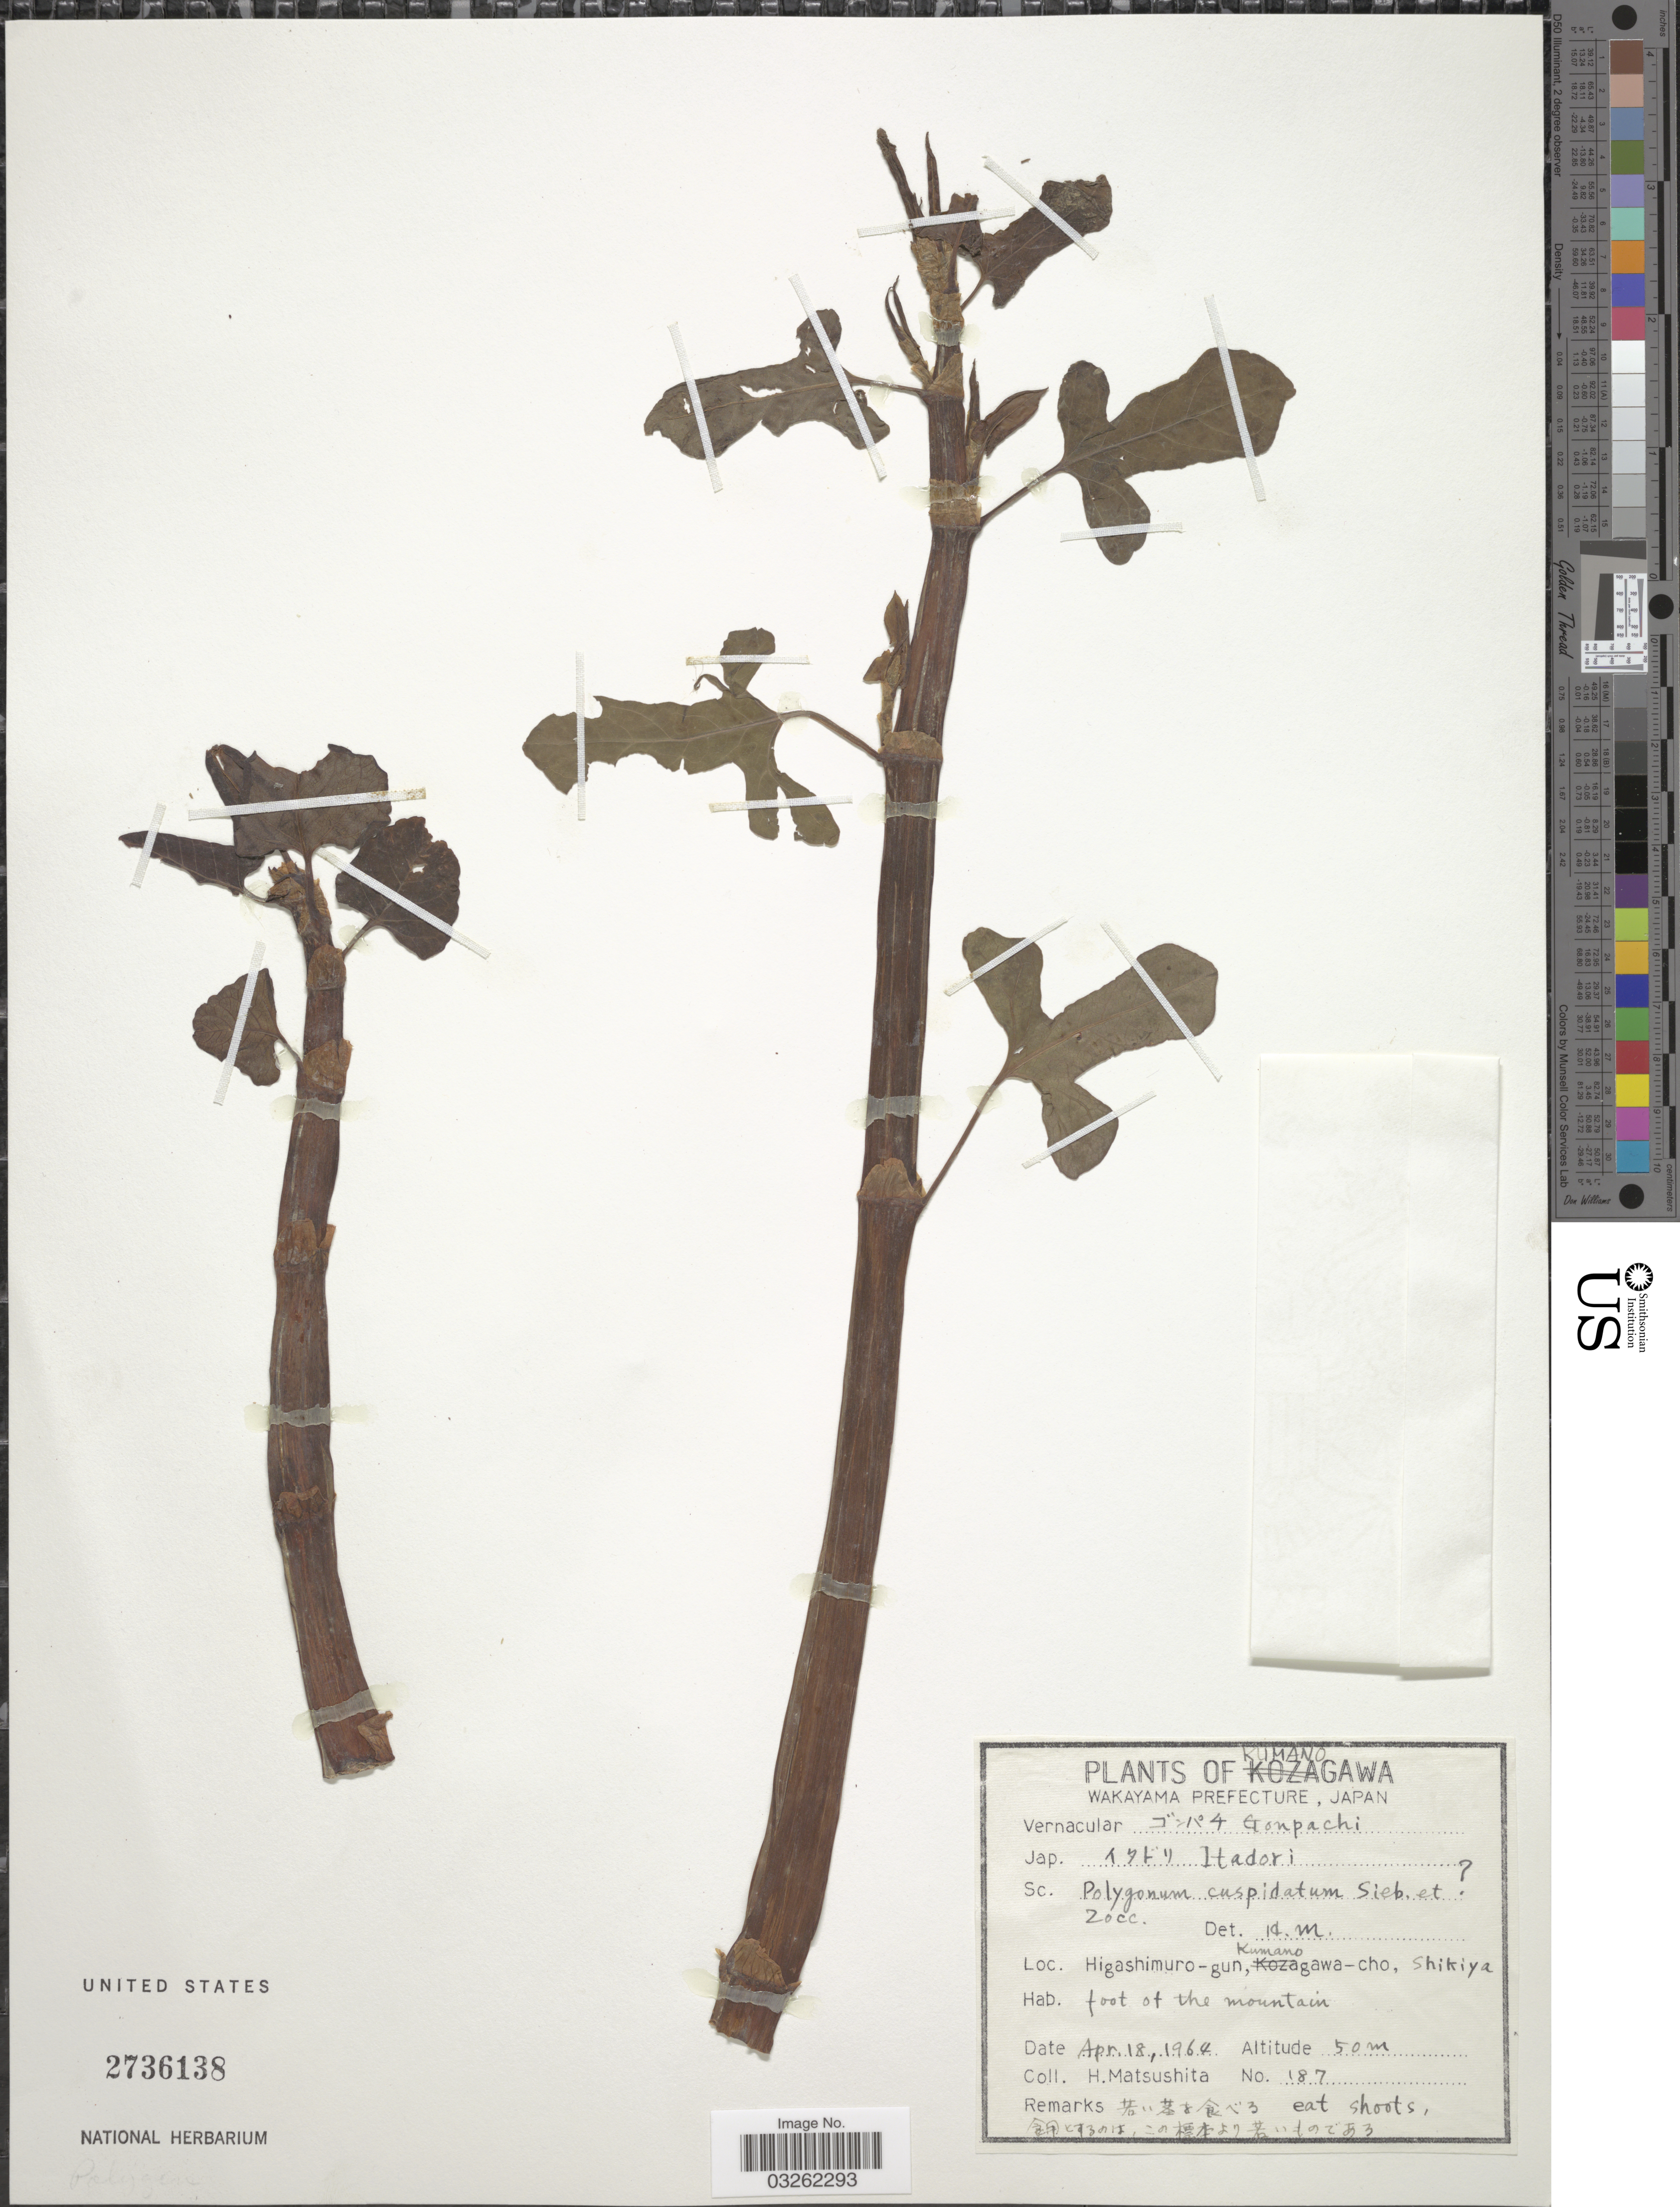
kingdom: Plantae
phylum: Tracheophyta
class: Magnoliopsida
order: Caryophyllales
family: Polygonaceae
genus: Reynoutria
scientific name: Reynoutria sp.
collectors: H. Matsushita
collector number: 187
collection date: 1964-04-18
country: Japan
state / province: Wakayama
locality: Kumanogawa, Wakayama Prefecture, Higashimuro-gun, Kumanogawa-cho, Shikiya.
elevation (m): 50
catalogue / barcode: US 2736138